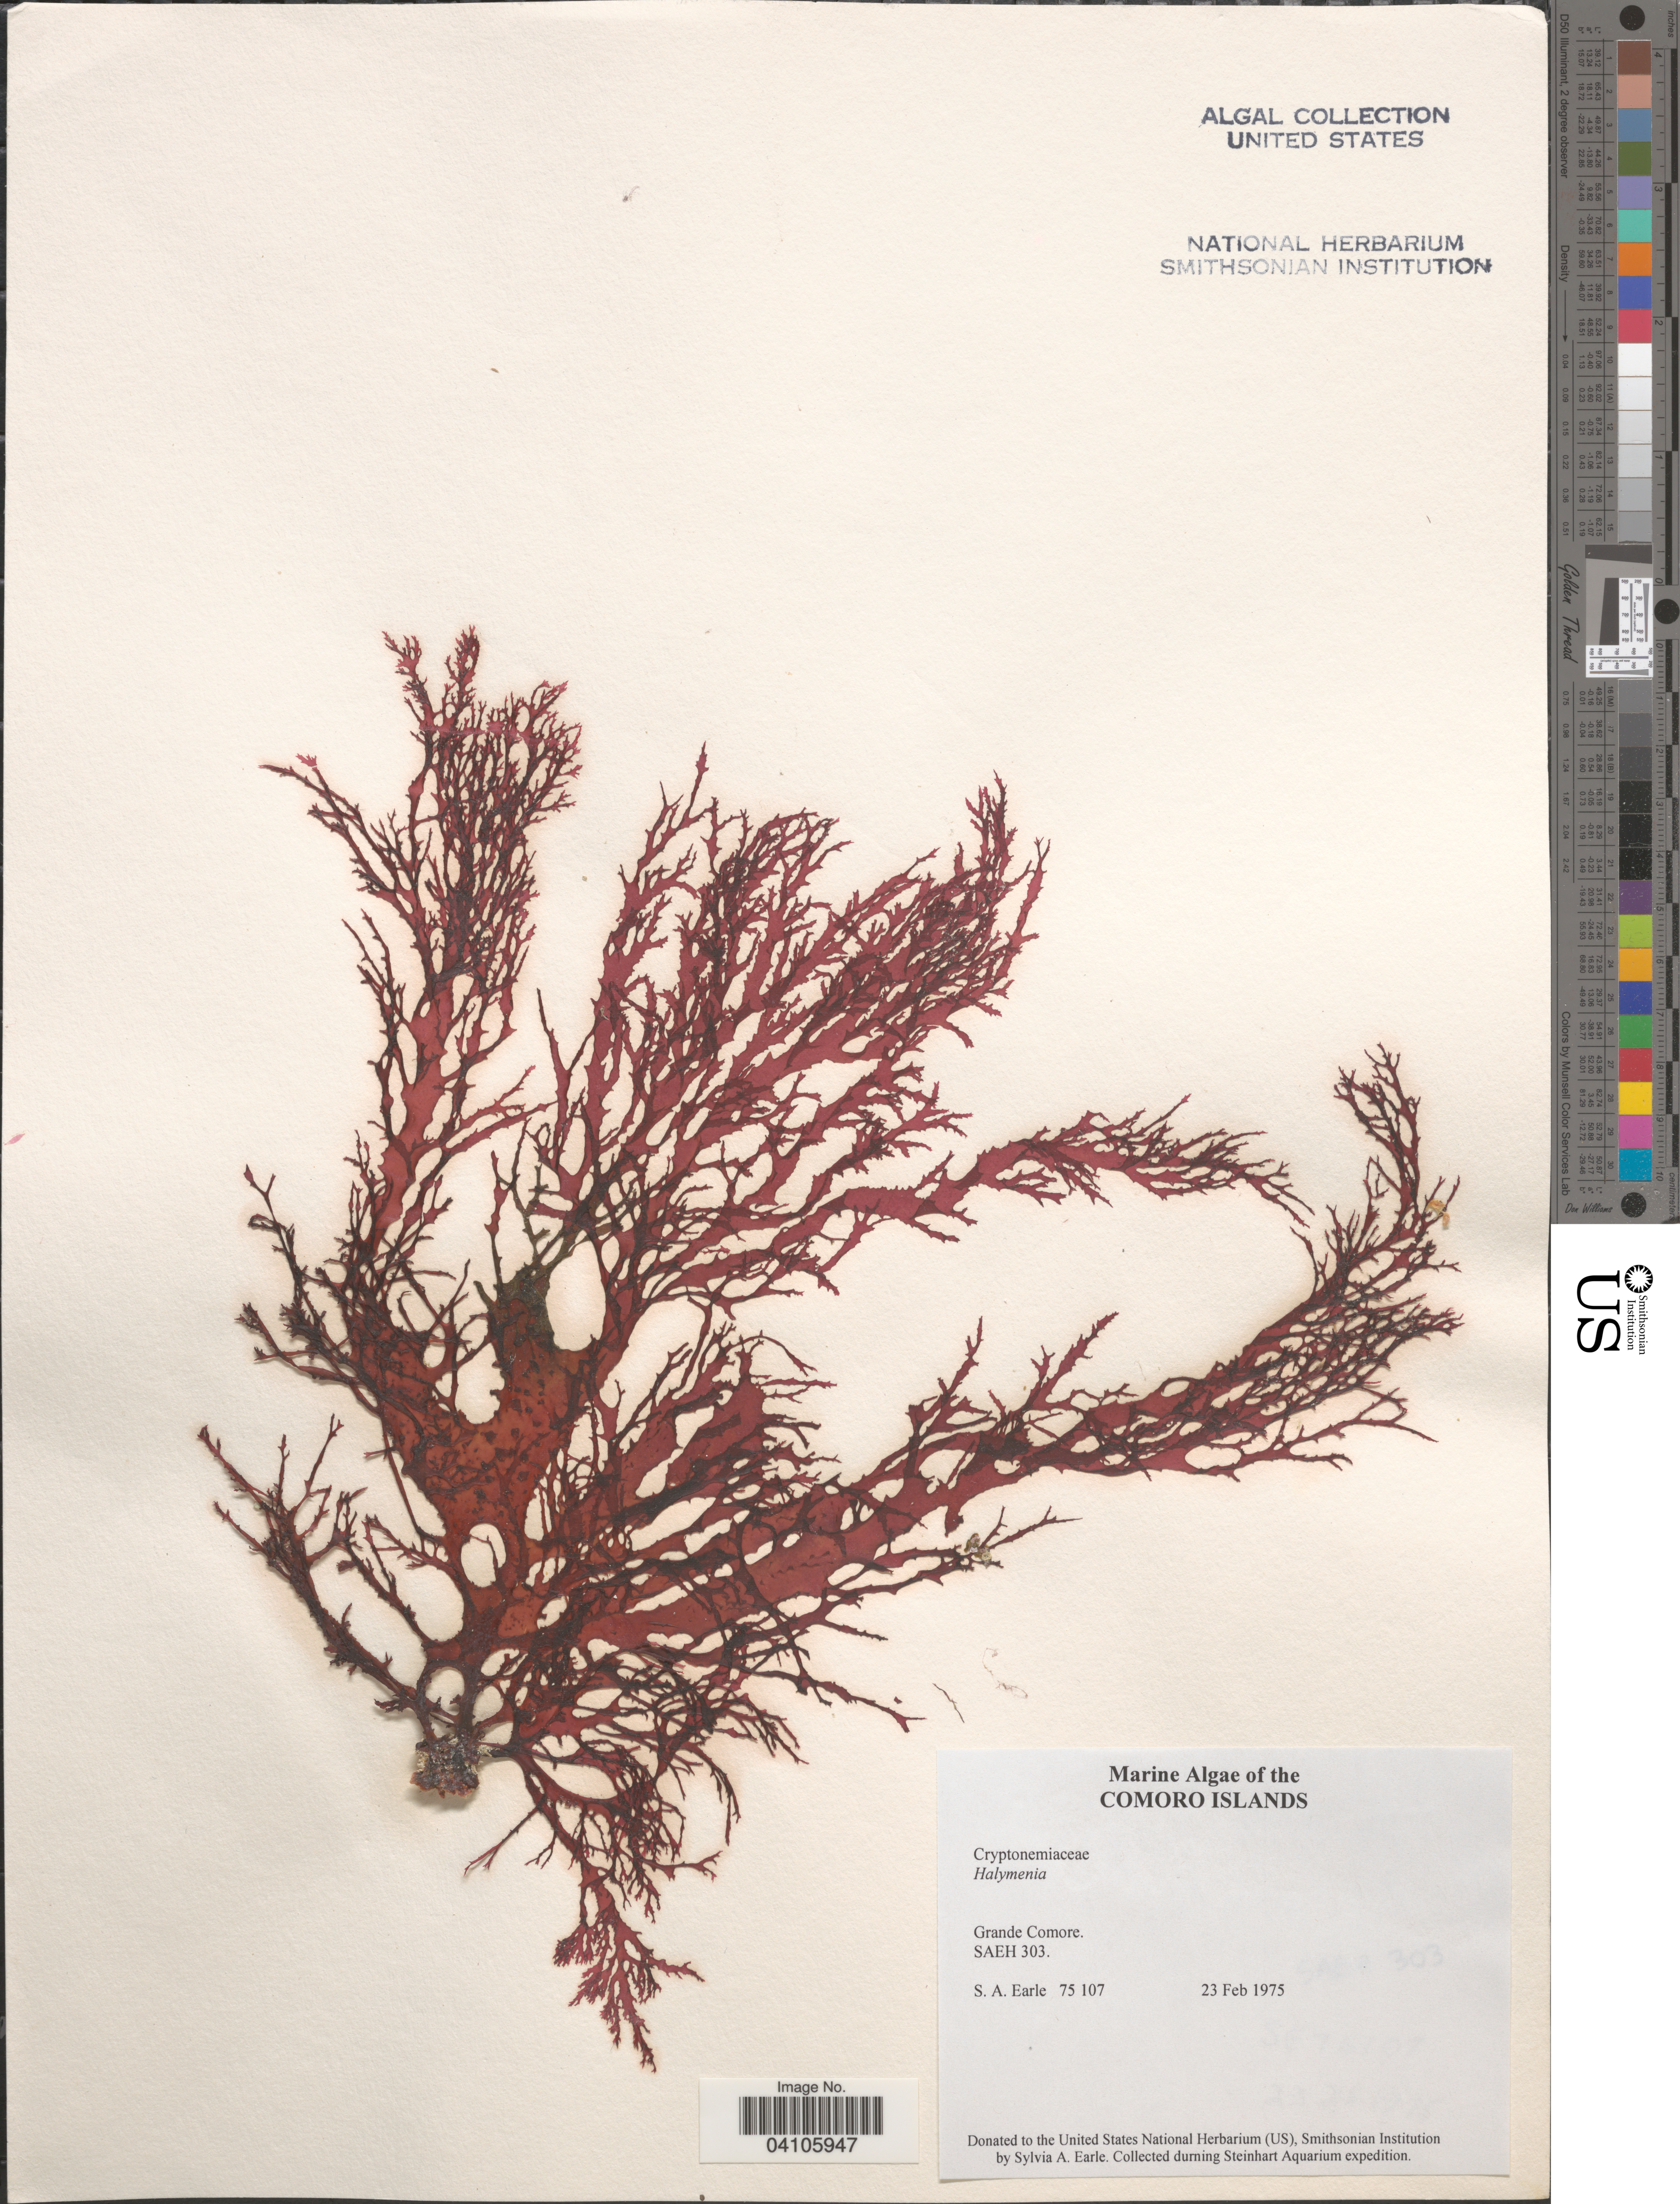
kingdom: Plantae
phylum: Rhodophyta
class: Florideophyceae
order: Halymeniales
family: Halymeniaceae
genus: Halymenia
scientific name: Halymenia sp.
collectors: S. A. Earle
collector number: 75107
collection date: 1975-02-23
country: Comoros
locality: Grande Comore. Steinhart Aquarium expedition.